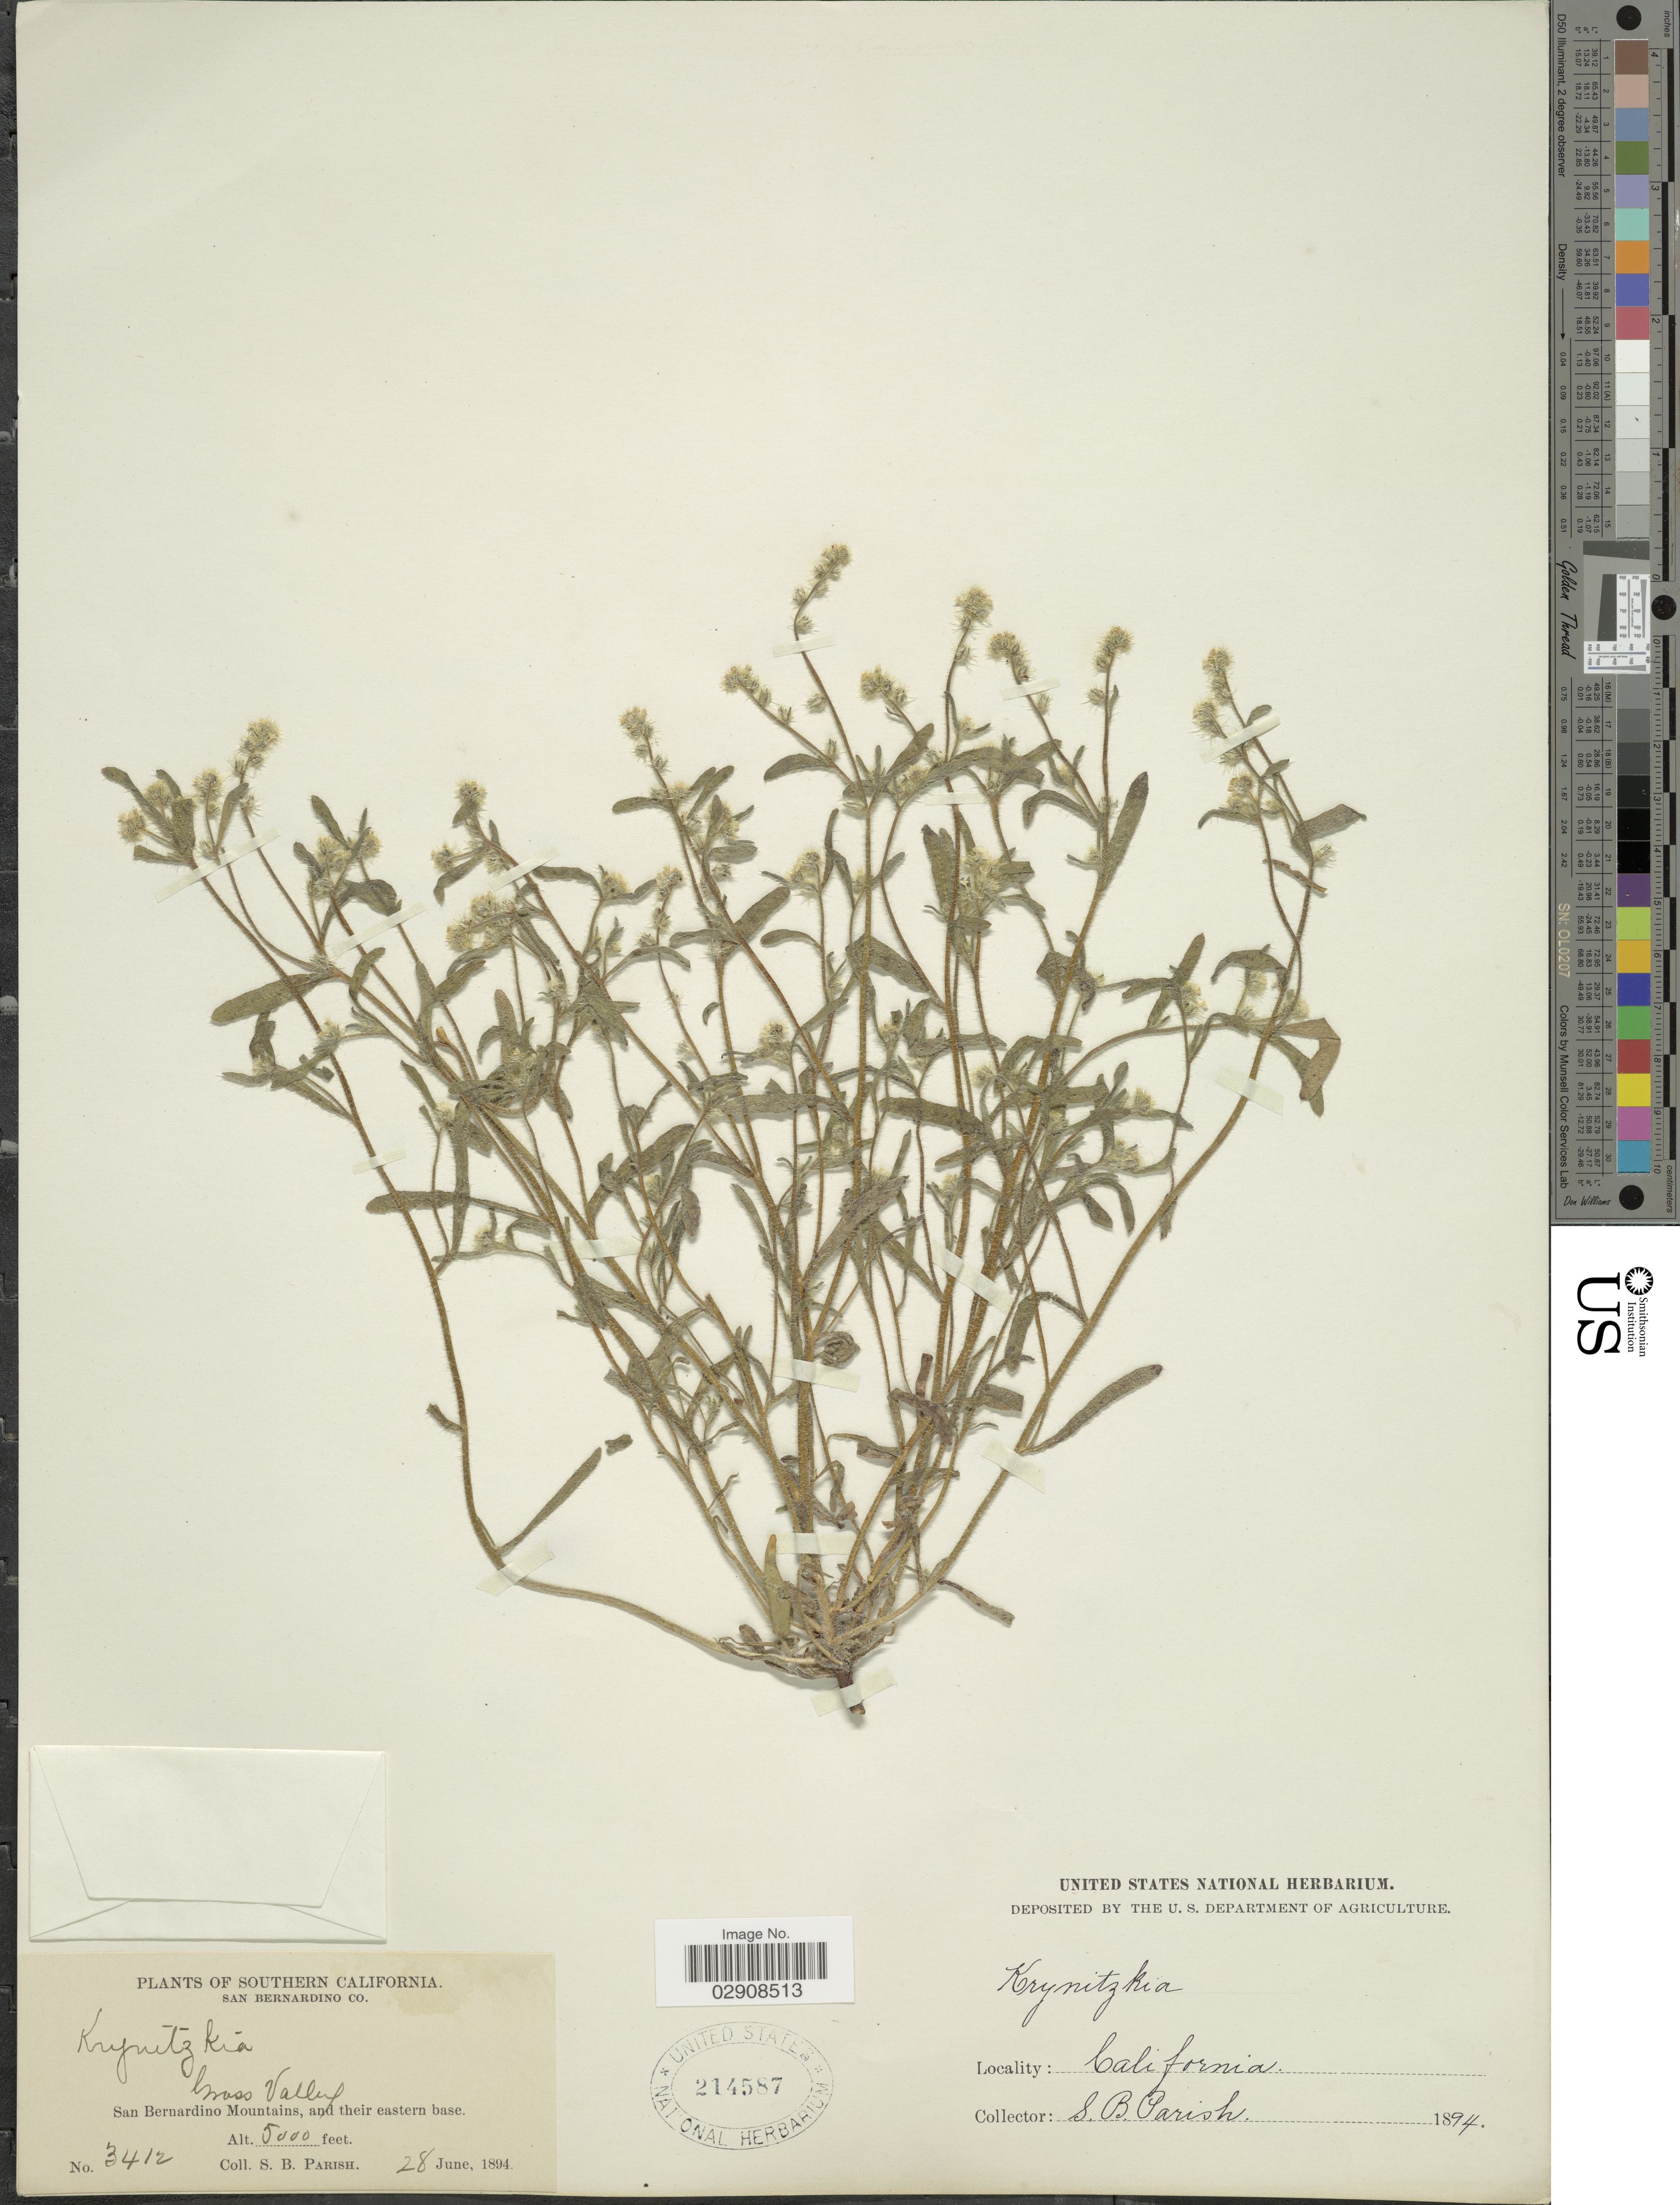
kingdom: Plantae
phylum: Tracheophyta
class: Magnoliopsida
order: Boraginales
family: Boraginaceae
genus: Cryptantha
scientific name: Cryptantha sp.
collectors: S. B. Parish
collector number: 3412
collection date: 1894-06-28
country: United States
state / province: California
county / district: San Bernardino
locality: Southern California. San Bernardino Co. Grass Valley. San Bernardino Mountains, and their eastern base.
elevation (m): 1524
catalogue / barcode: US 214587